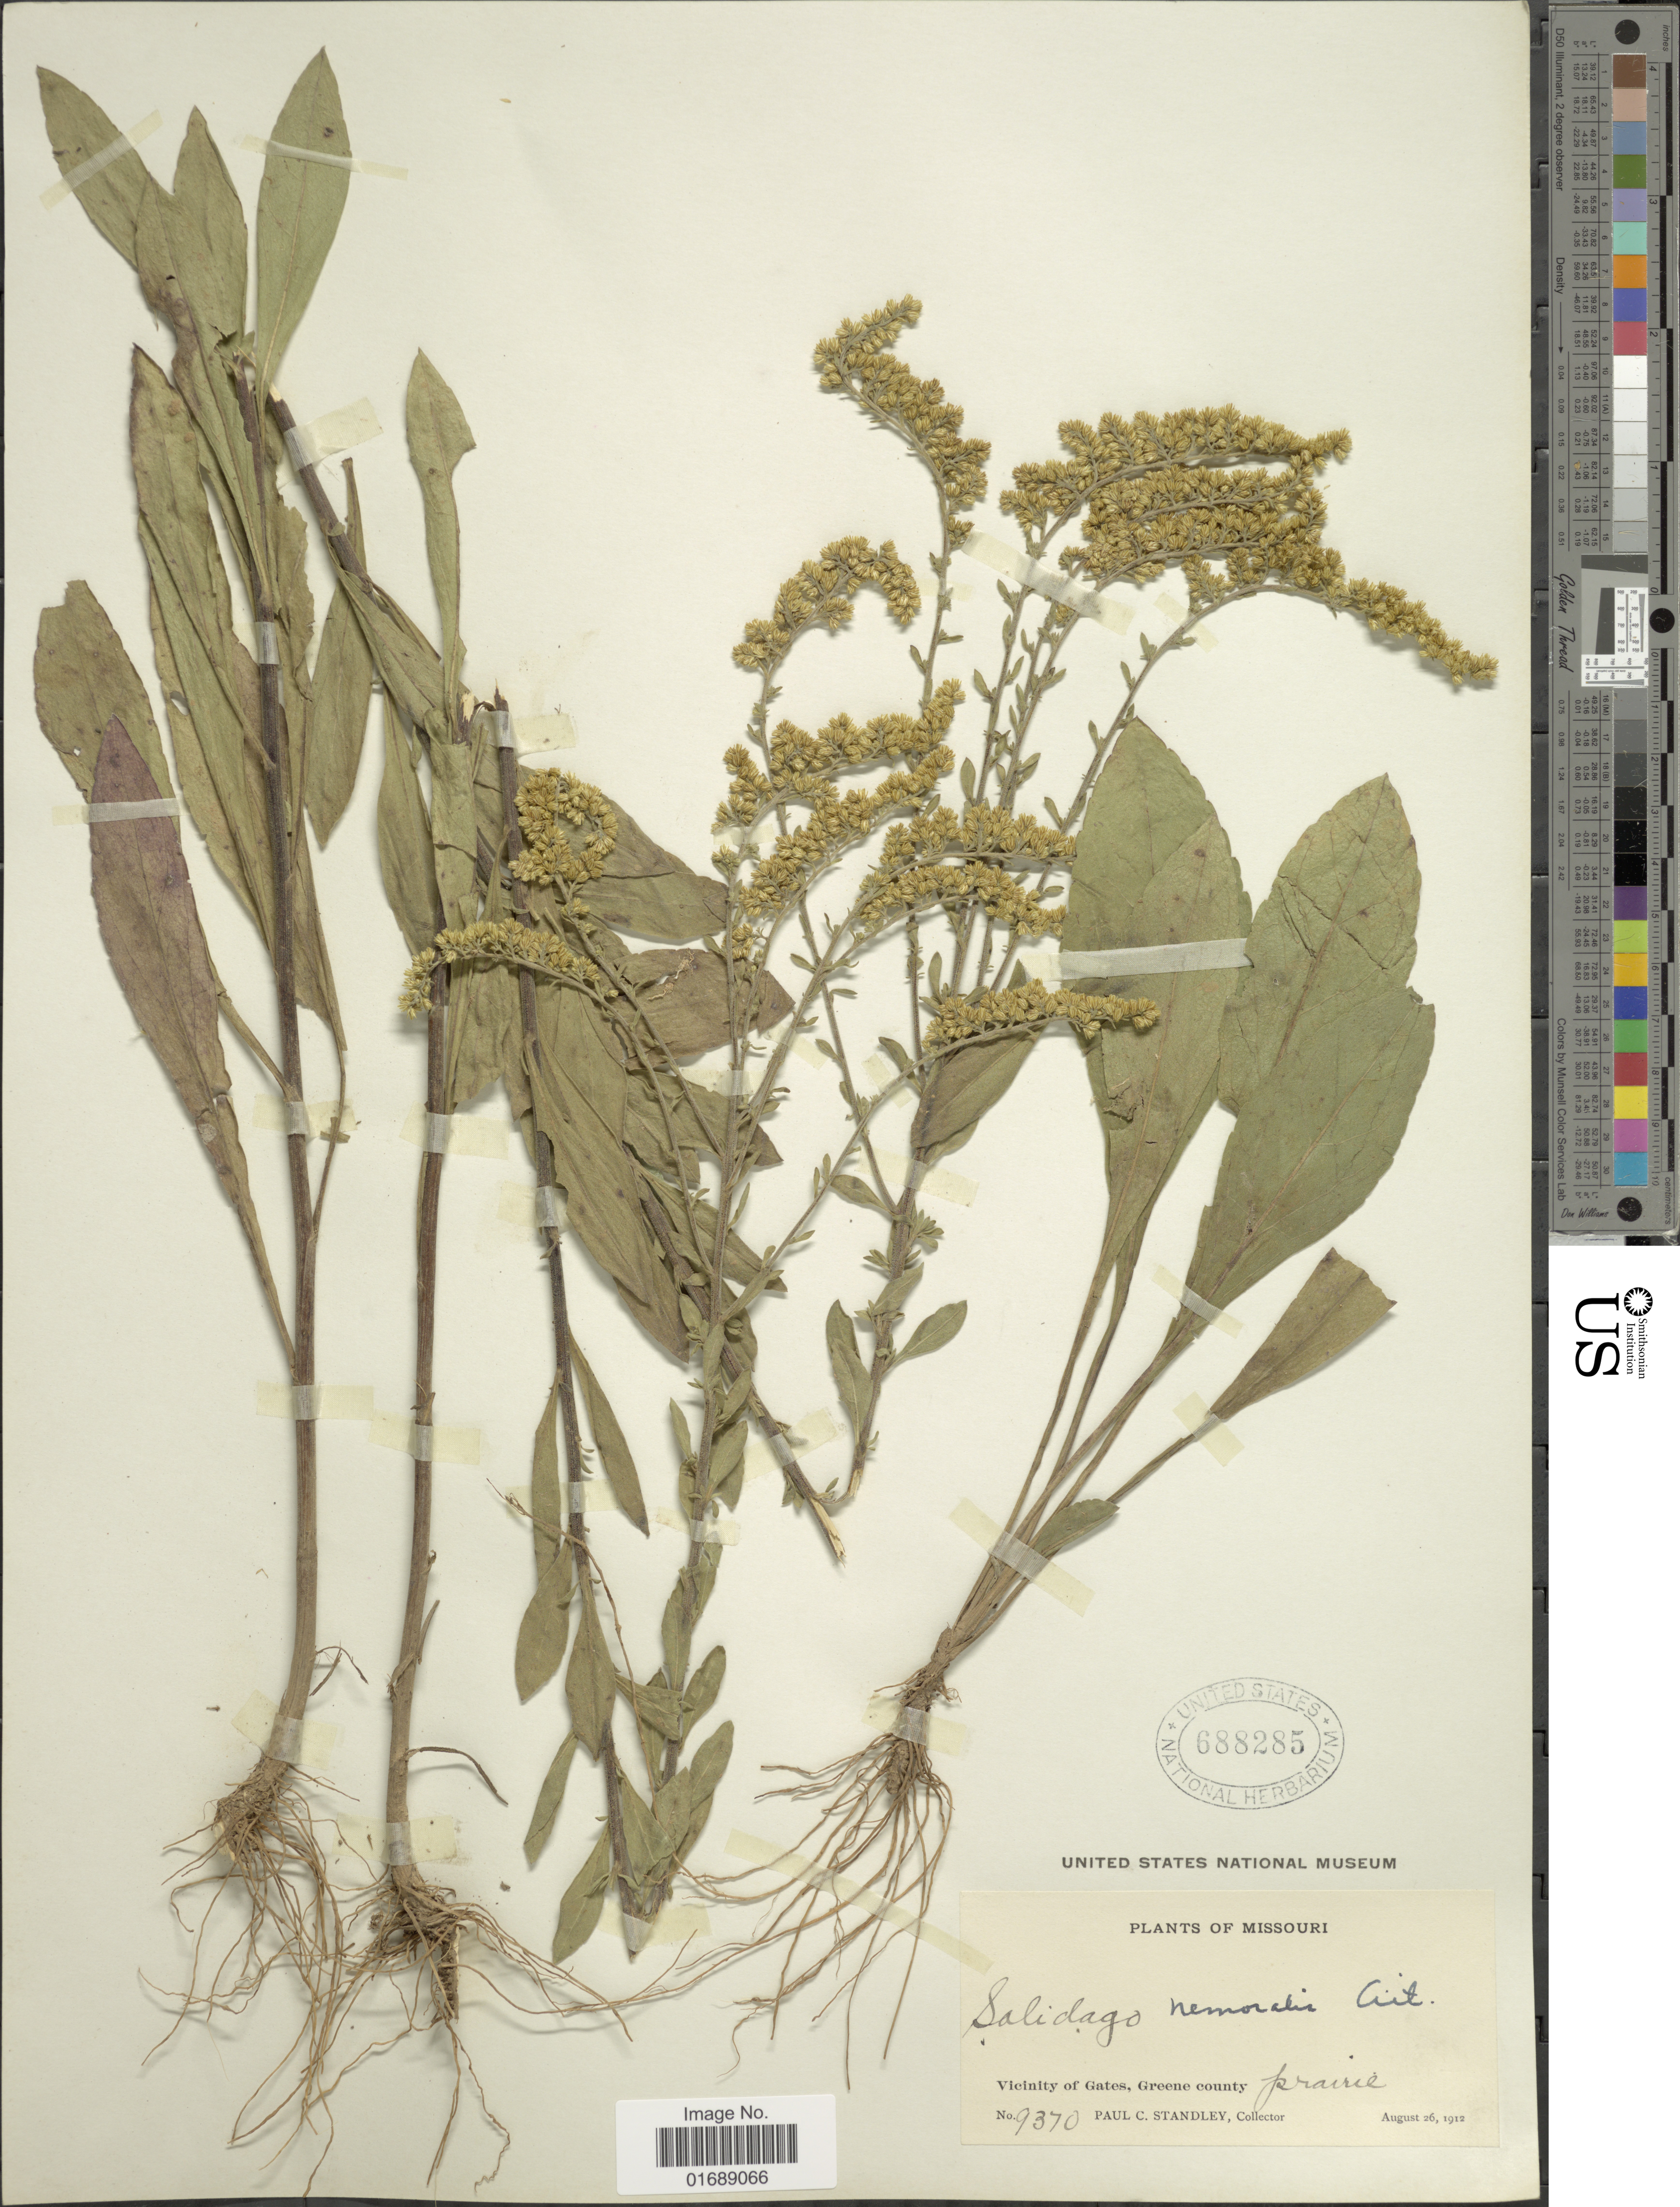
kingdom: Plantae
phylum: Tracheophyta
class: Magnoliopsida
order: Asterales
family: Asteraceae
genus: Solidago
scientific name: Solidago nemoralis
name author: Aiton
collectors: P. C. Standley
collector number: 9370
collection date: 1912-08-26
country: United States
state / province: Missouri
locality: Vicinity of Gates, Greene County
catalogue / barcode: US 688285